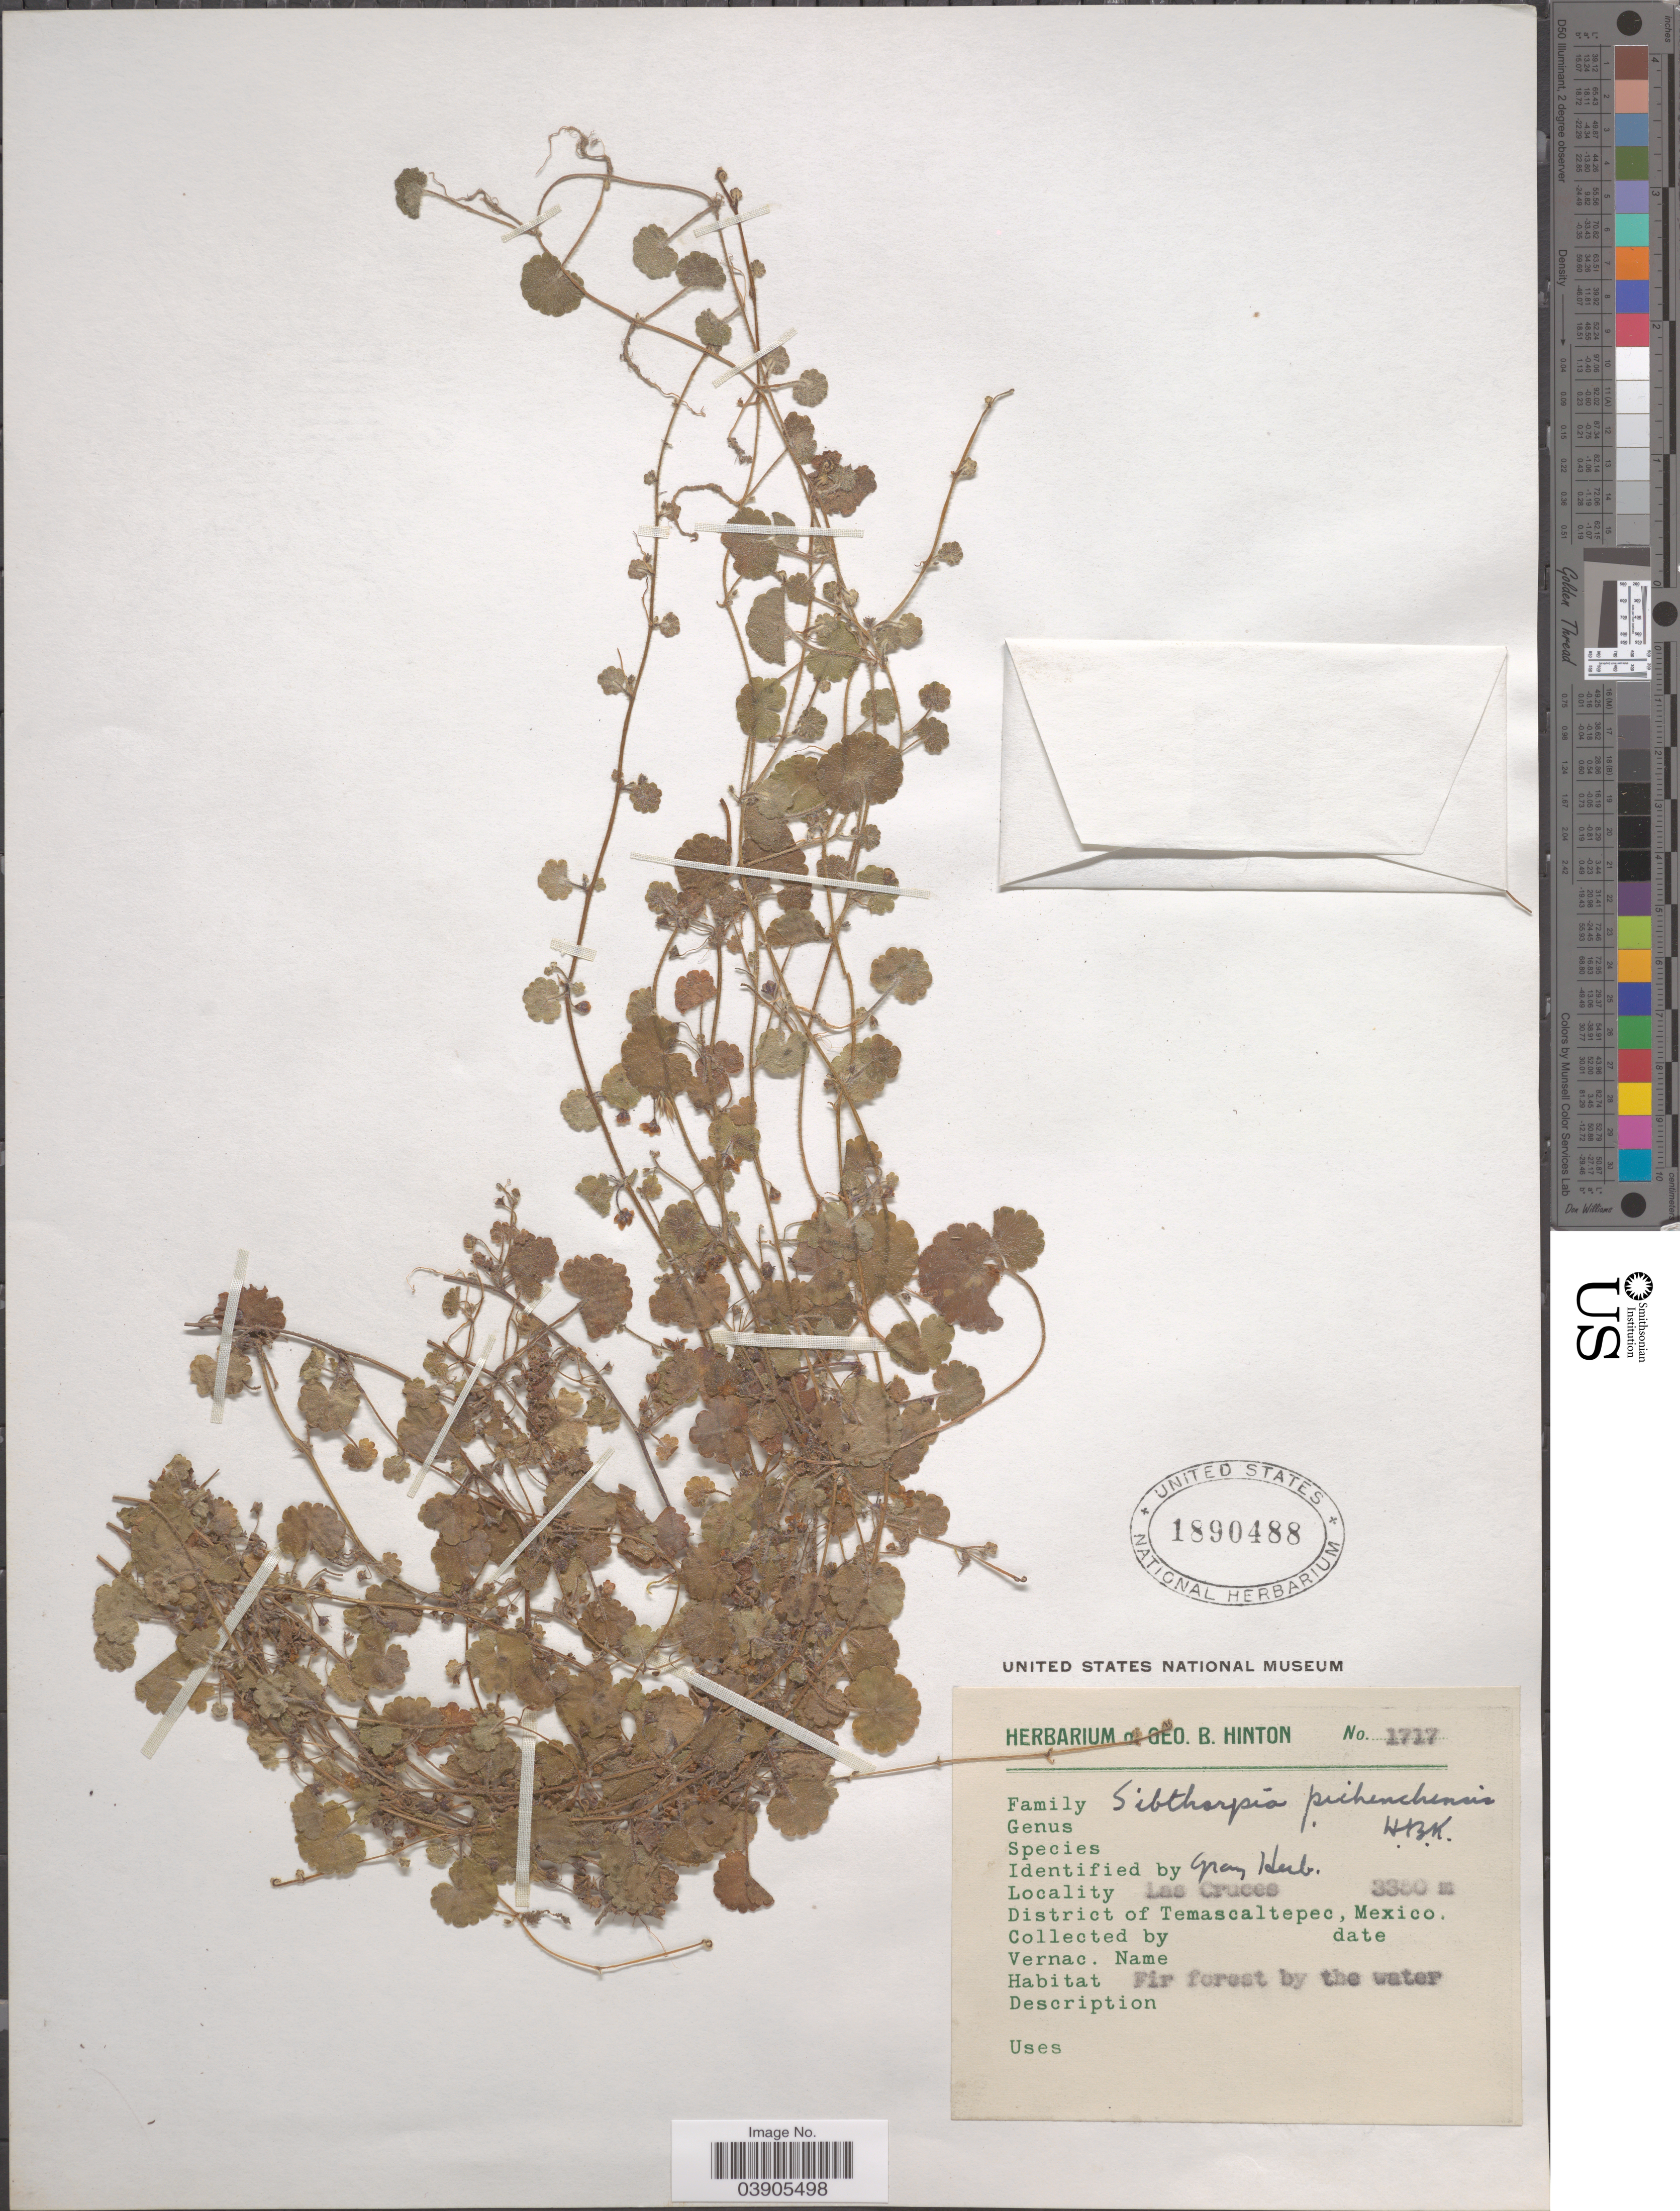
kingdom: Plantae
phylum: Tracheophyta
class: Magnoliopsida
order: Lamiales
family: Plantaginaceae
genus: Sibthorpia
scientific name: Sibthorpia repens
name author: (L.) Kuntze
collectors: ex herb. G. B. Hinton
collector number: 1717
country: Mexico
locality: Las Cruces. District of Temascaltepec.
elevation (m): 3380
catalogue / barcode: US 1890488